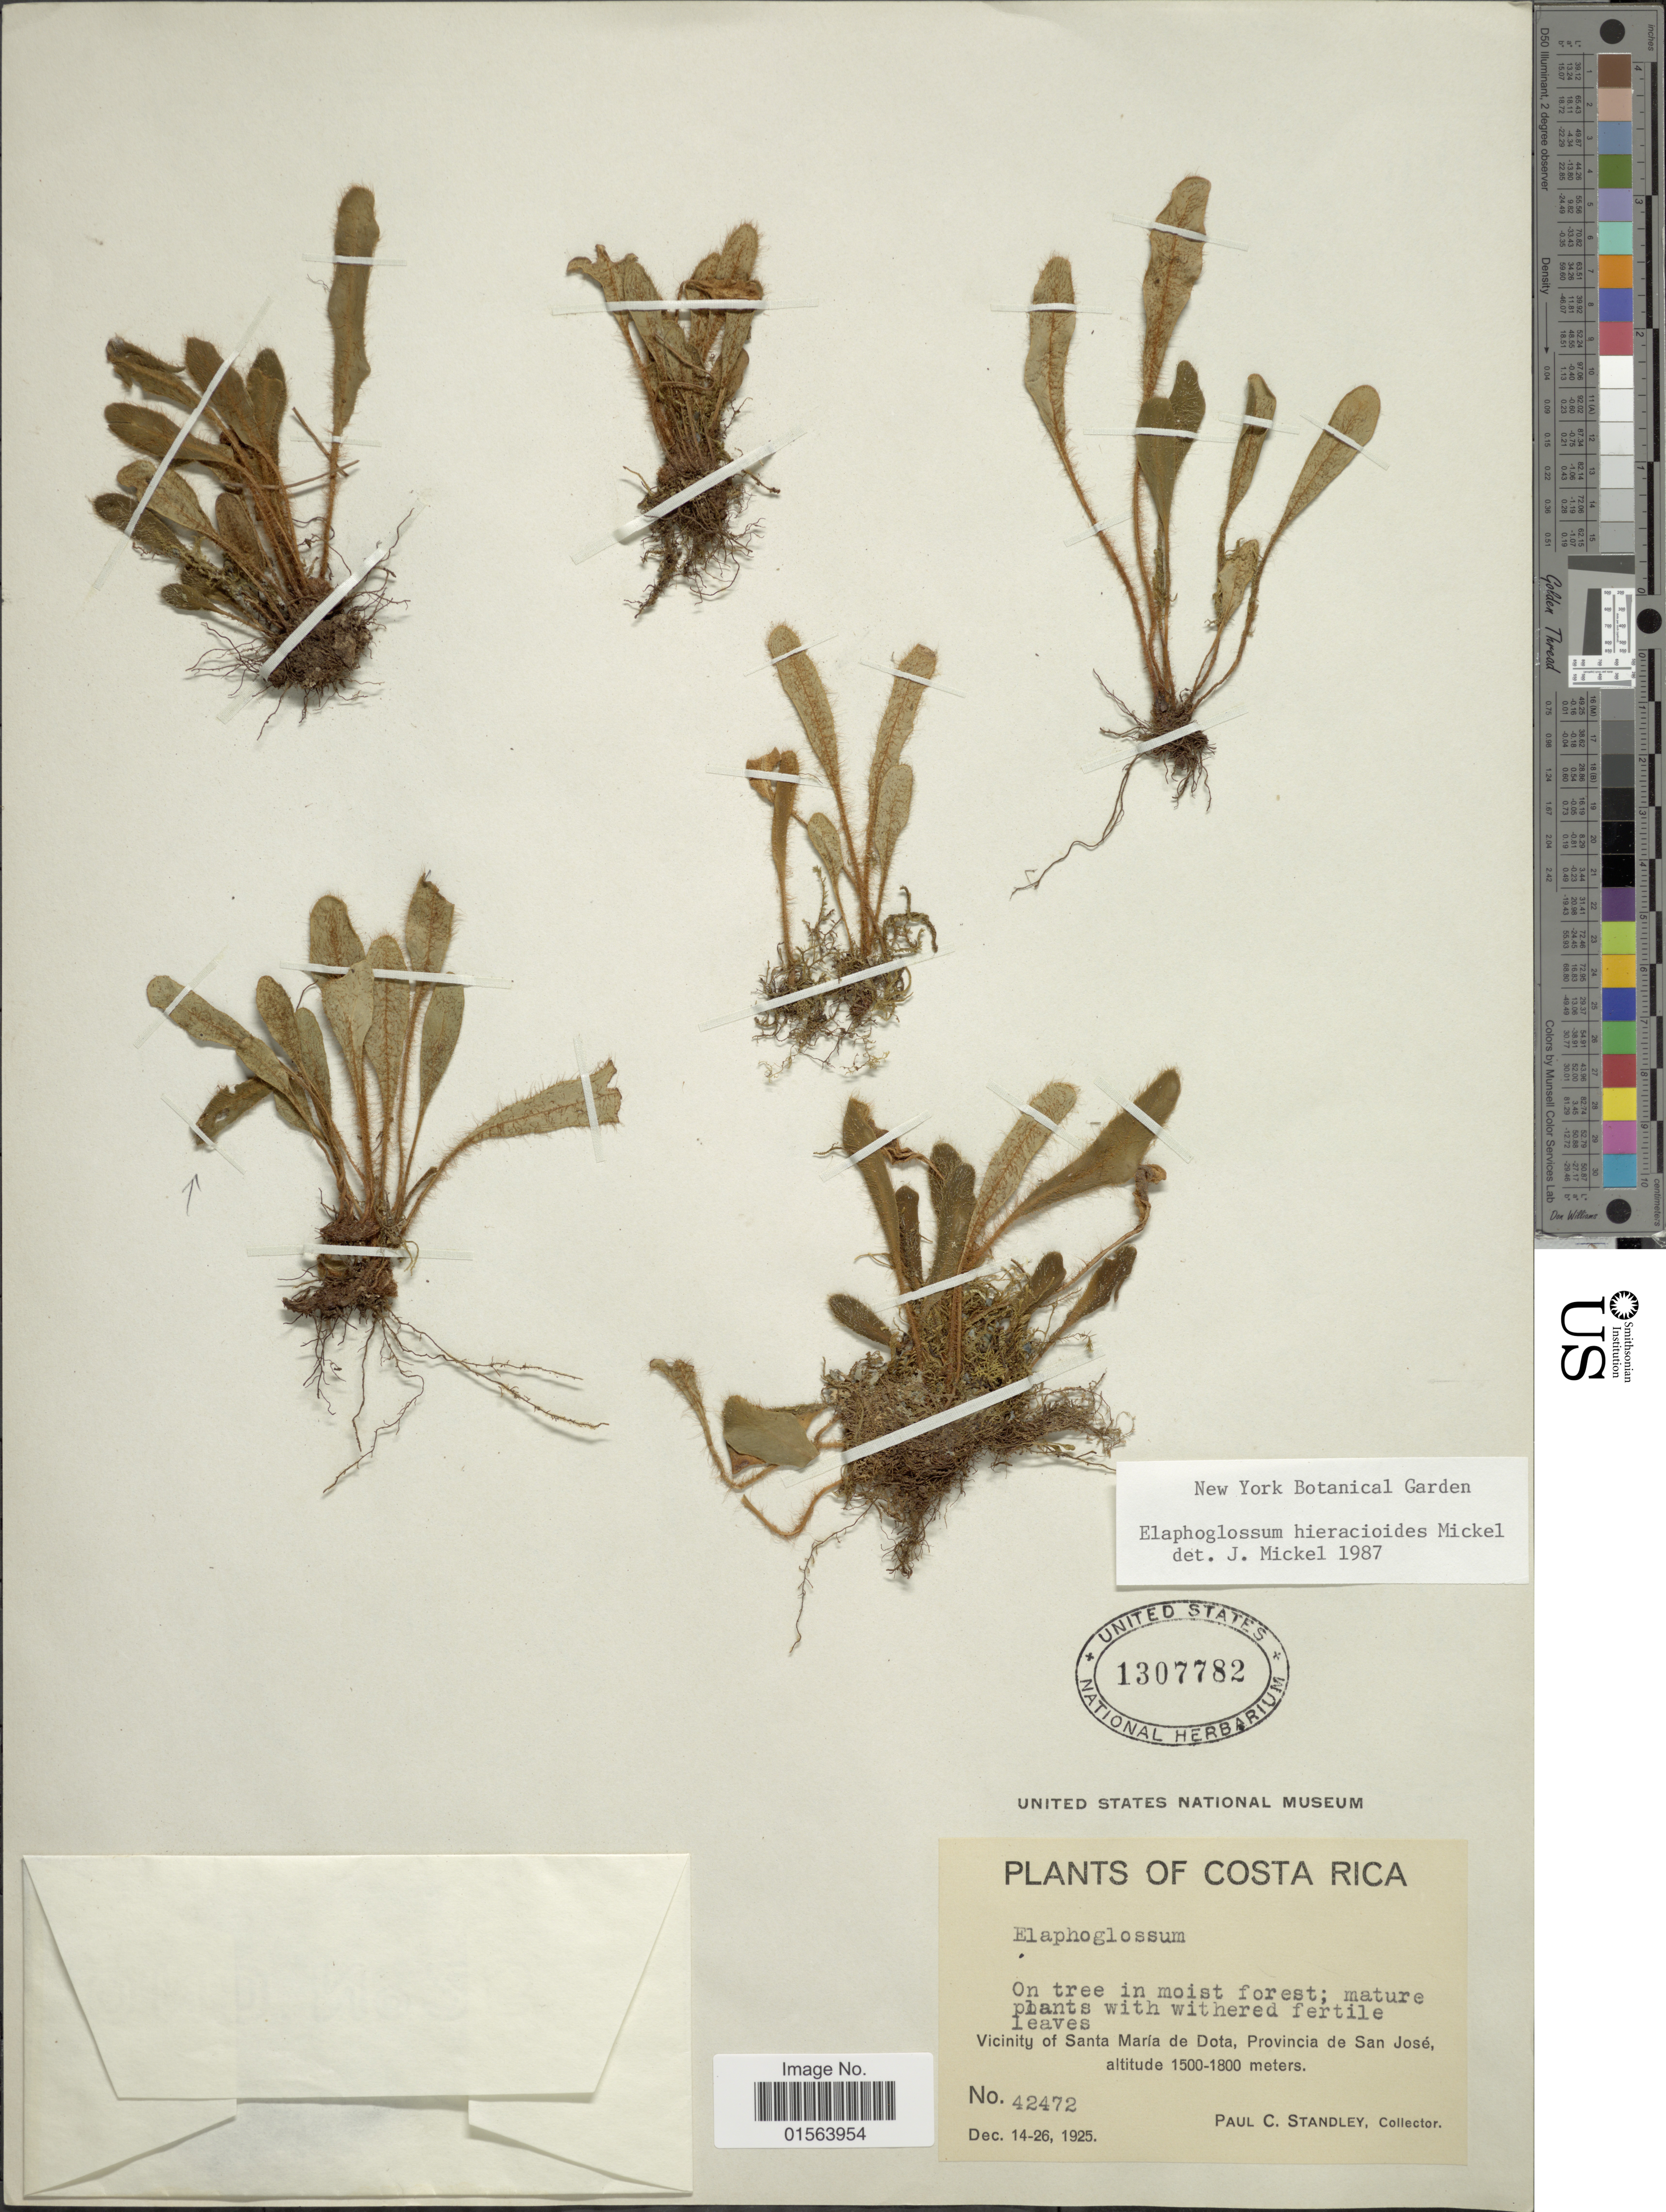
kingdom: Plantae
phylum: Tracheophyta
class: Polypodiopsida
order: Polypodiales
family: Dryopteridaceae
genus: Elaphoglossum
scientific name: Elaphoglossum hieracioides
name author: Mickel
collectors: P. C. Standley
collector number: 42472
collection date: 1925-12-14/1925-12-26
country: Costa Rica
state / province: San José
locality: Vicinity of Santa Maria de Dota, Provincia de San Jose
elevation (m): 1500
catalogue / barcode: US 1307782